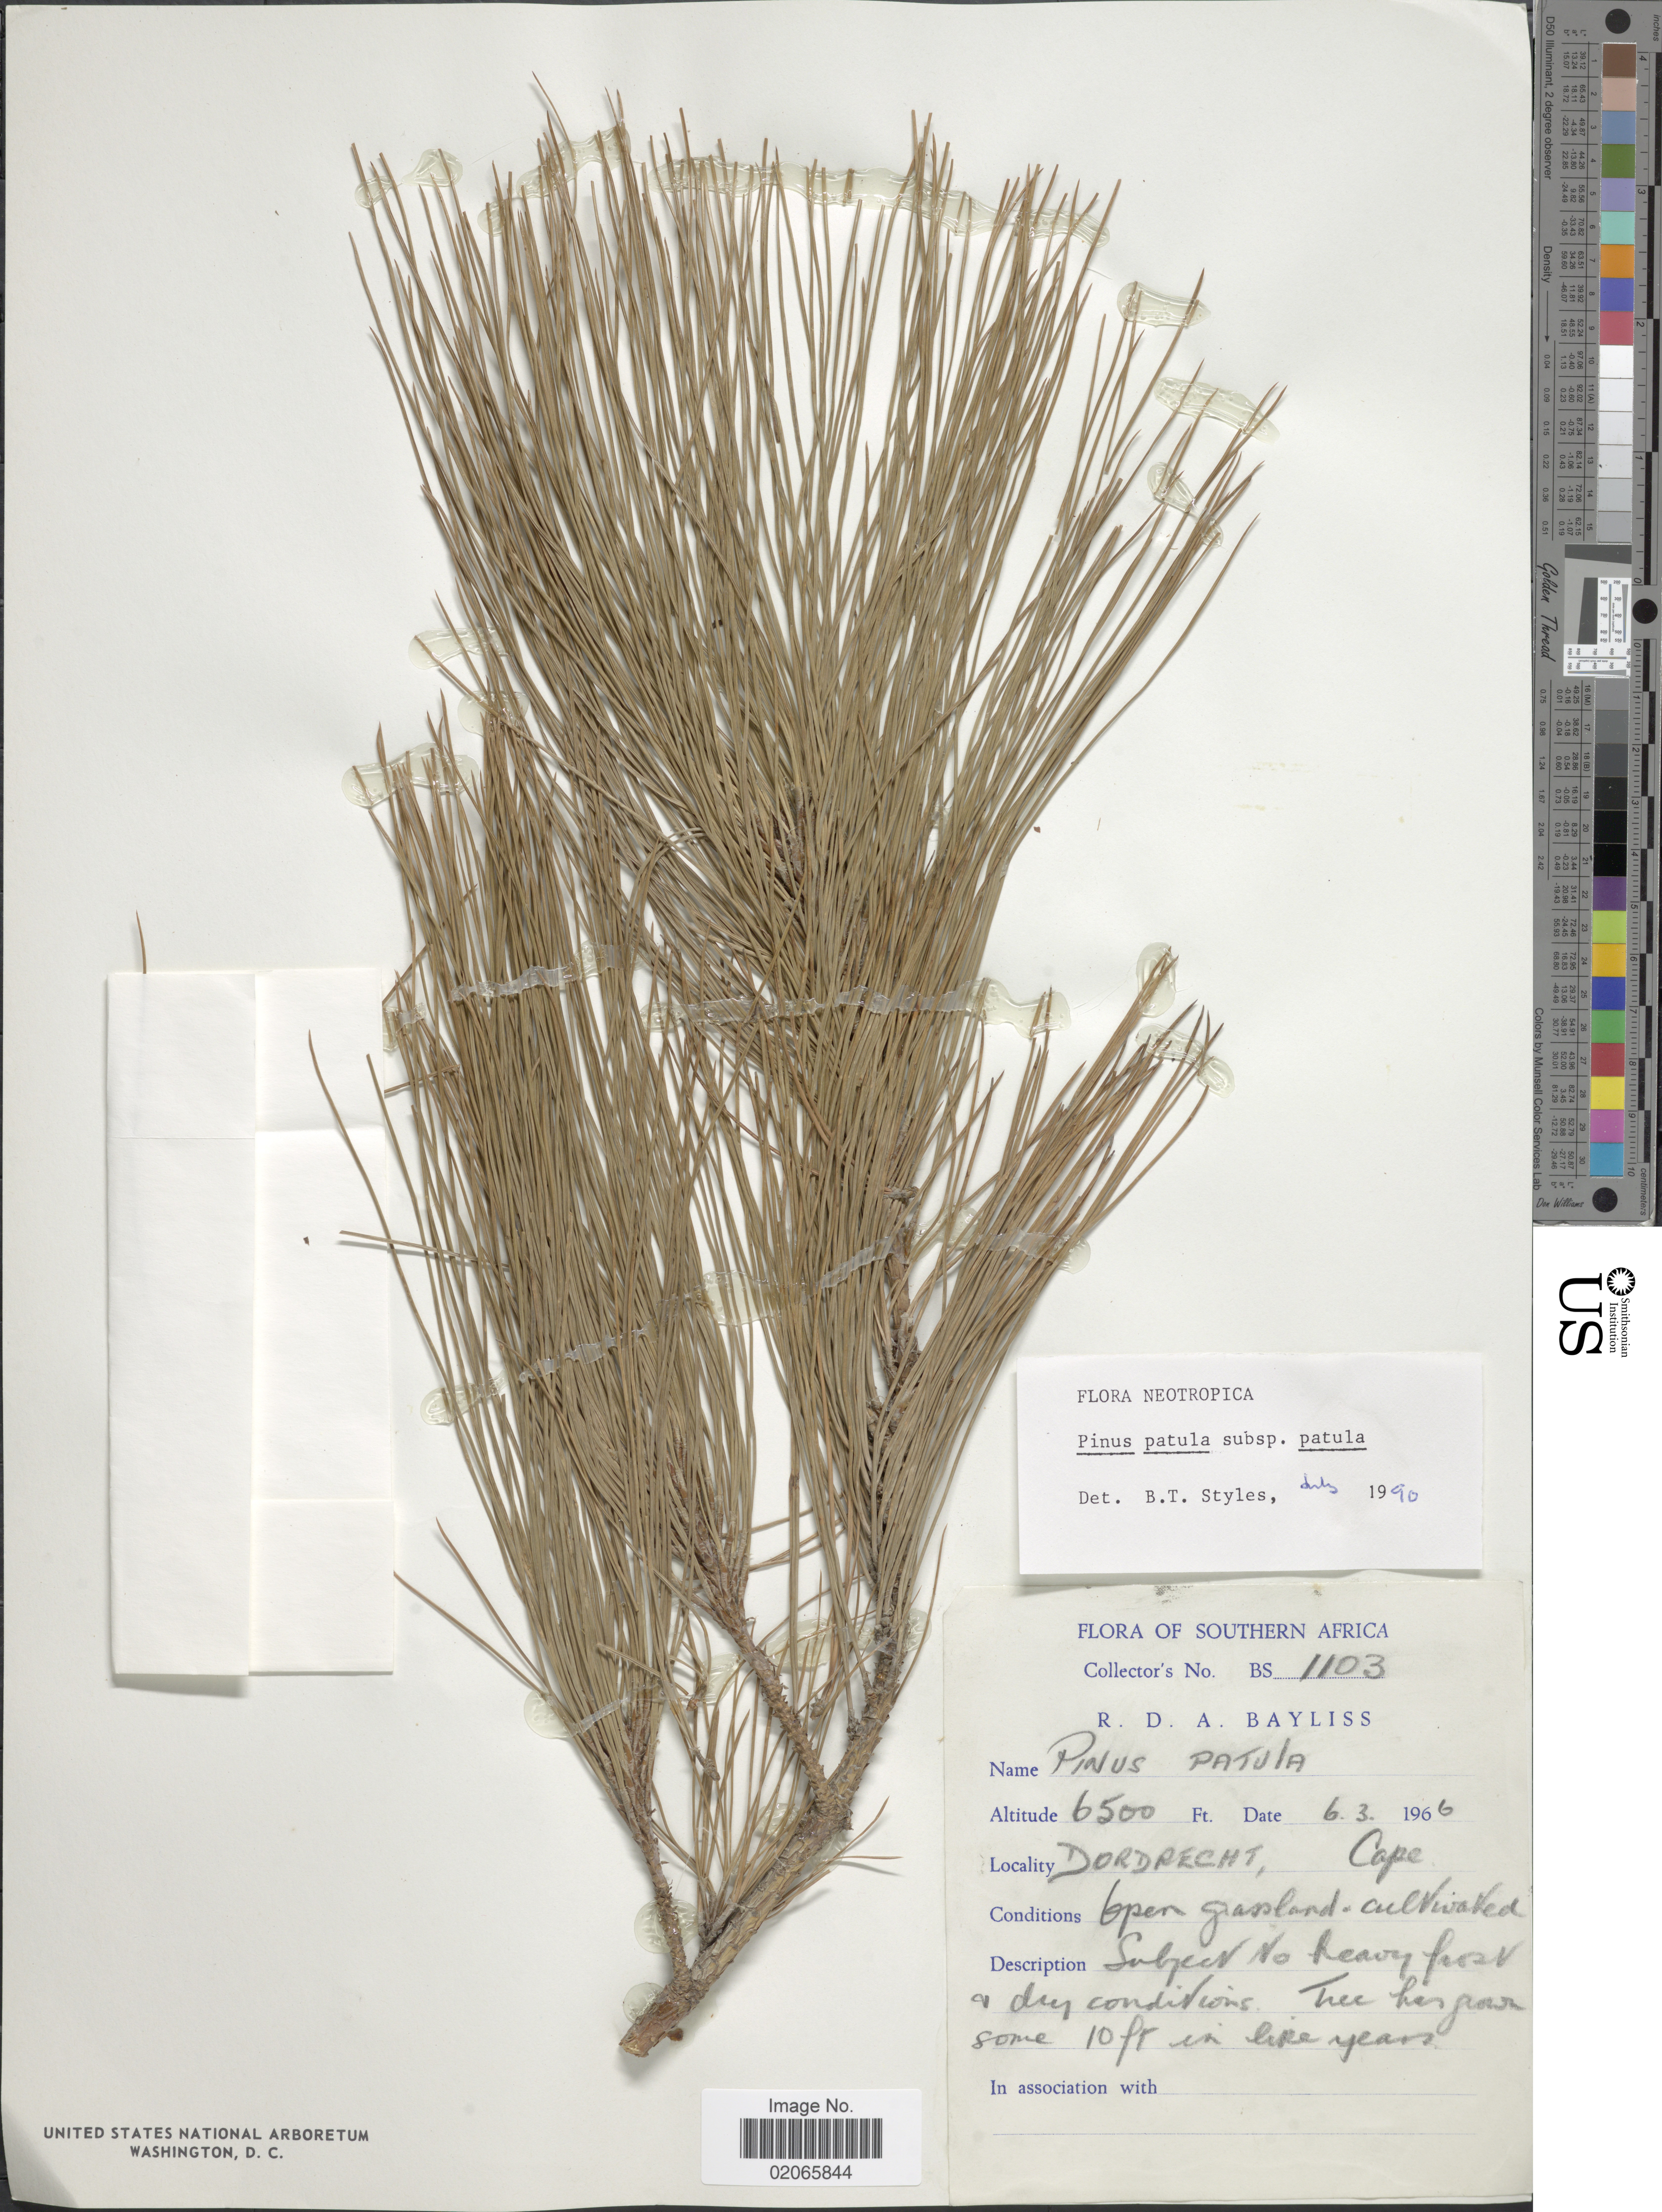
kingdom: Plantae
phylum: Tracheophyta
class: Pinopsida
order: Pinales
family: Pinaceae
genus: Pinus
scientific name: Pinus patula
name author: Schltdl. & Cham.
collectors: R. Bayliss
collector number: BS1103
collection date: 1966-03-06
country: South Africa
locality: Dordrecht, Cape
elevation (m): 1981